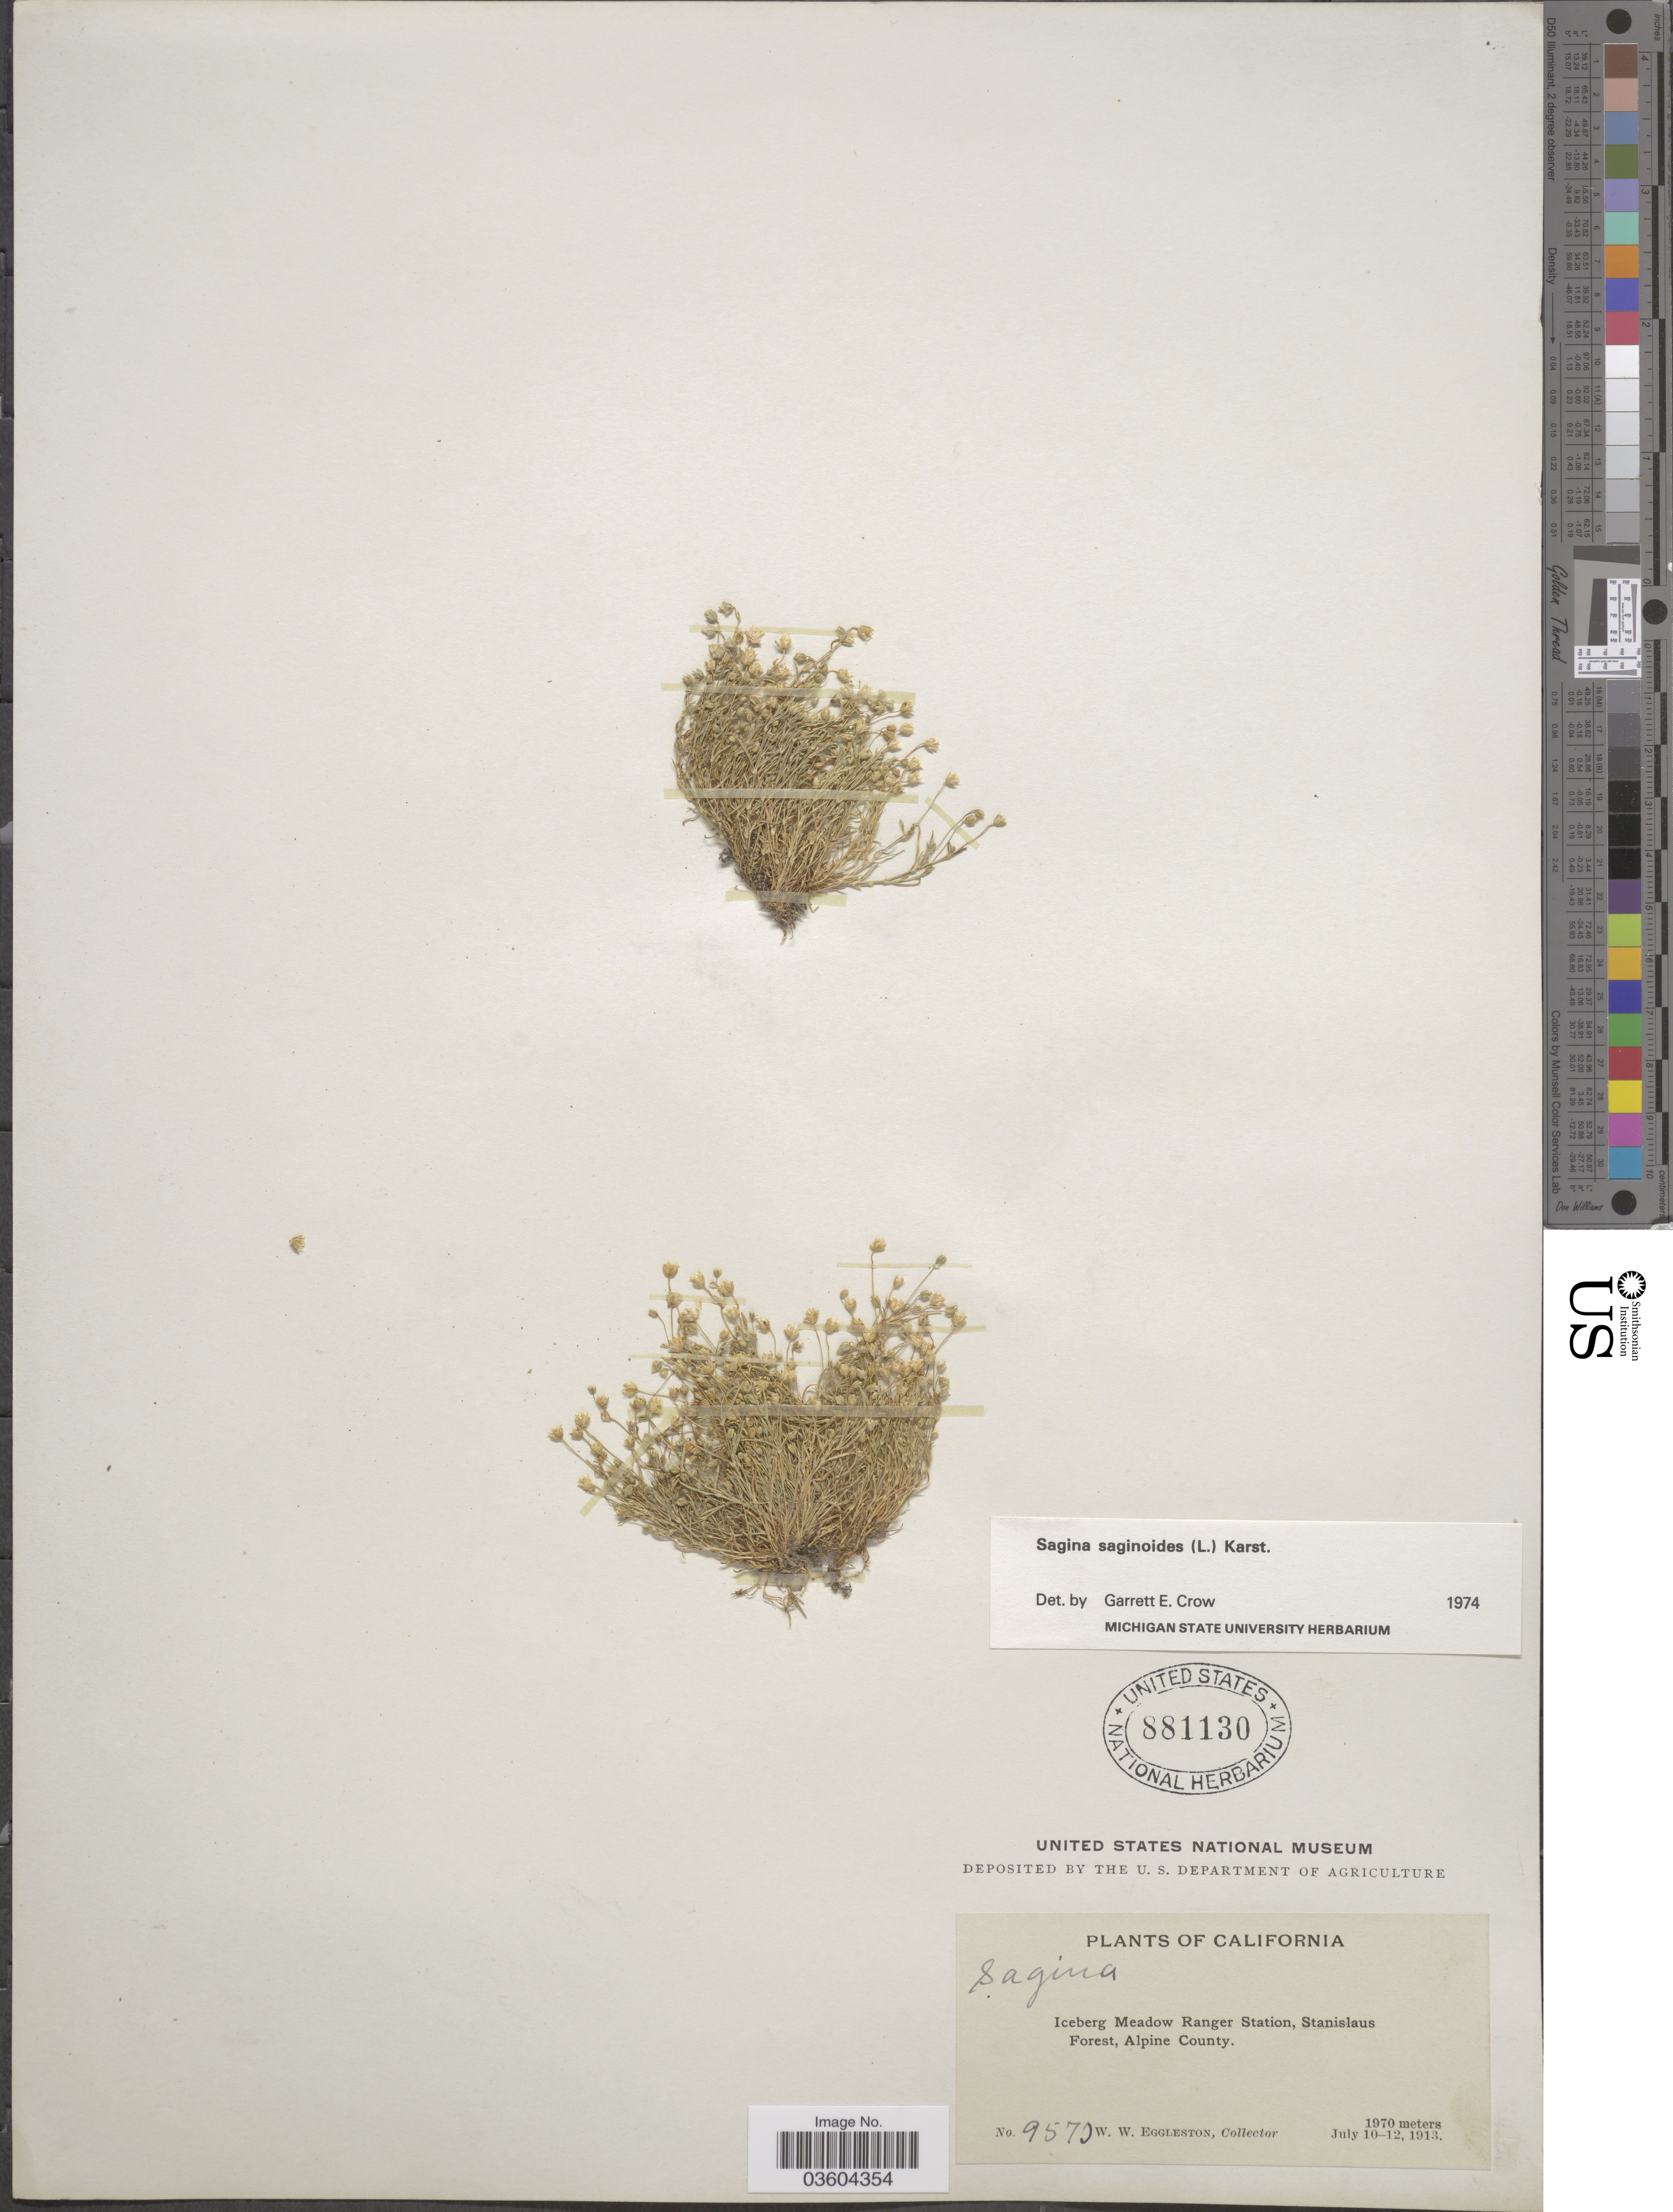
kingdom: Plantae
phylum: Tracheophyta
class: Magnoliopsida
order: Caryophyllales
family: Caryophyllaceae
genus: Sagina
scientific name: Sagina saginoides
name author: (L.) H. Karst.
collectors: W. W. Eggleston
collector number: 9570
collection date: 1913-07-10/1913-07-12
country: United States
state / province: California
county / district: Alpine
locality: Iceberg Meadow Ranger Station, Stanislaus Forest, Alpine County.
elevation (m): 1970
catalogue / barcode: US 881130